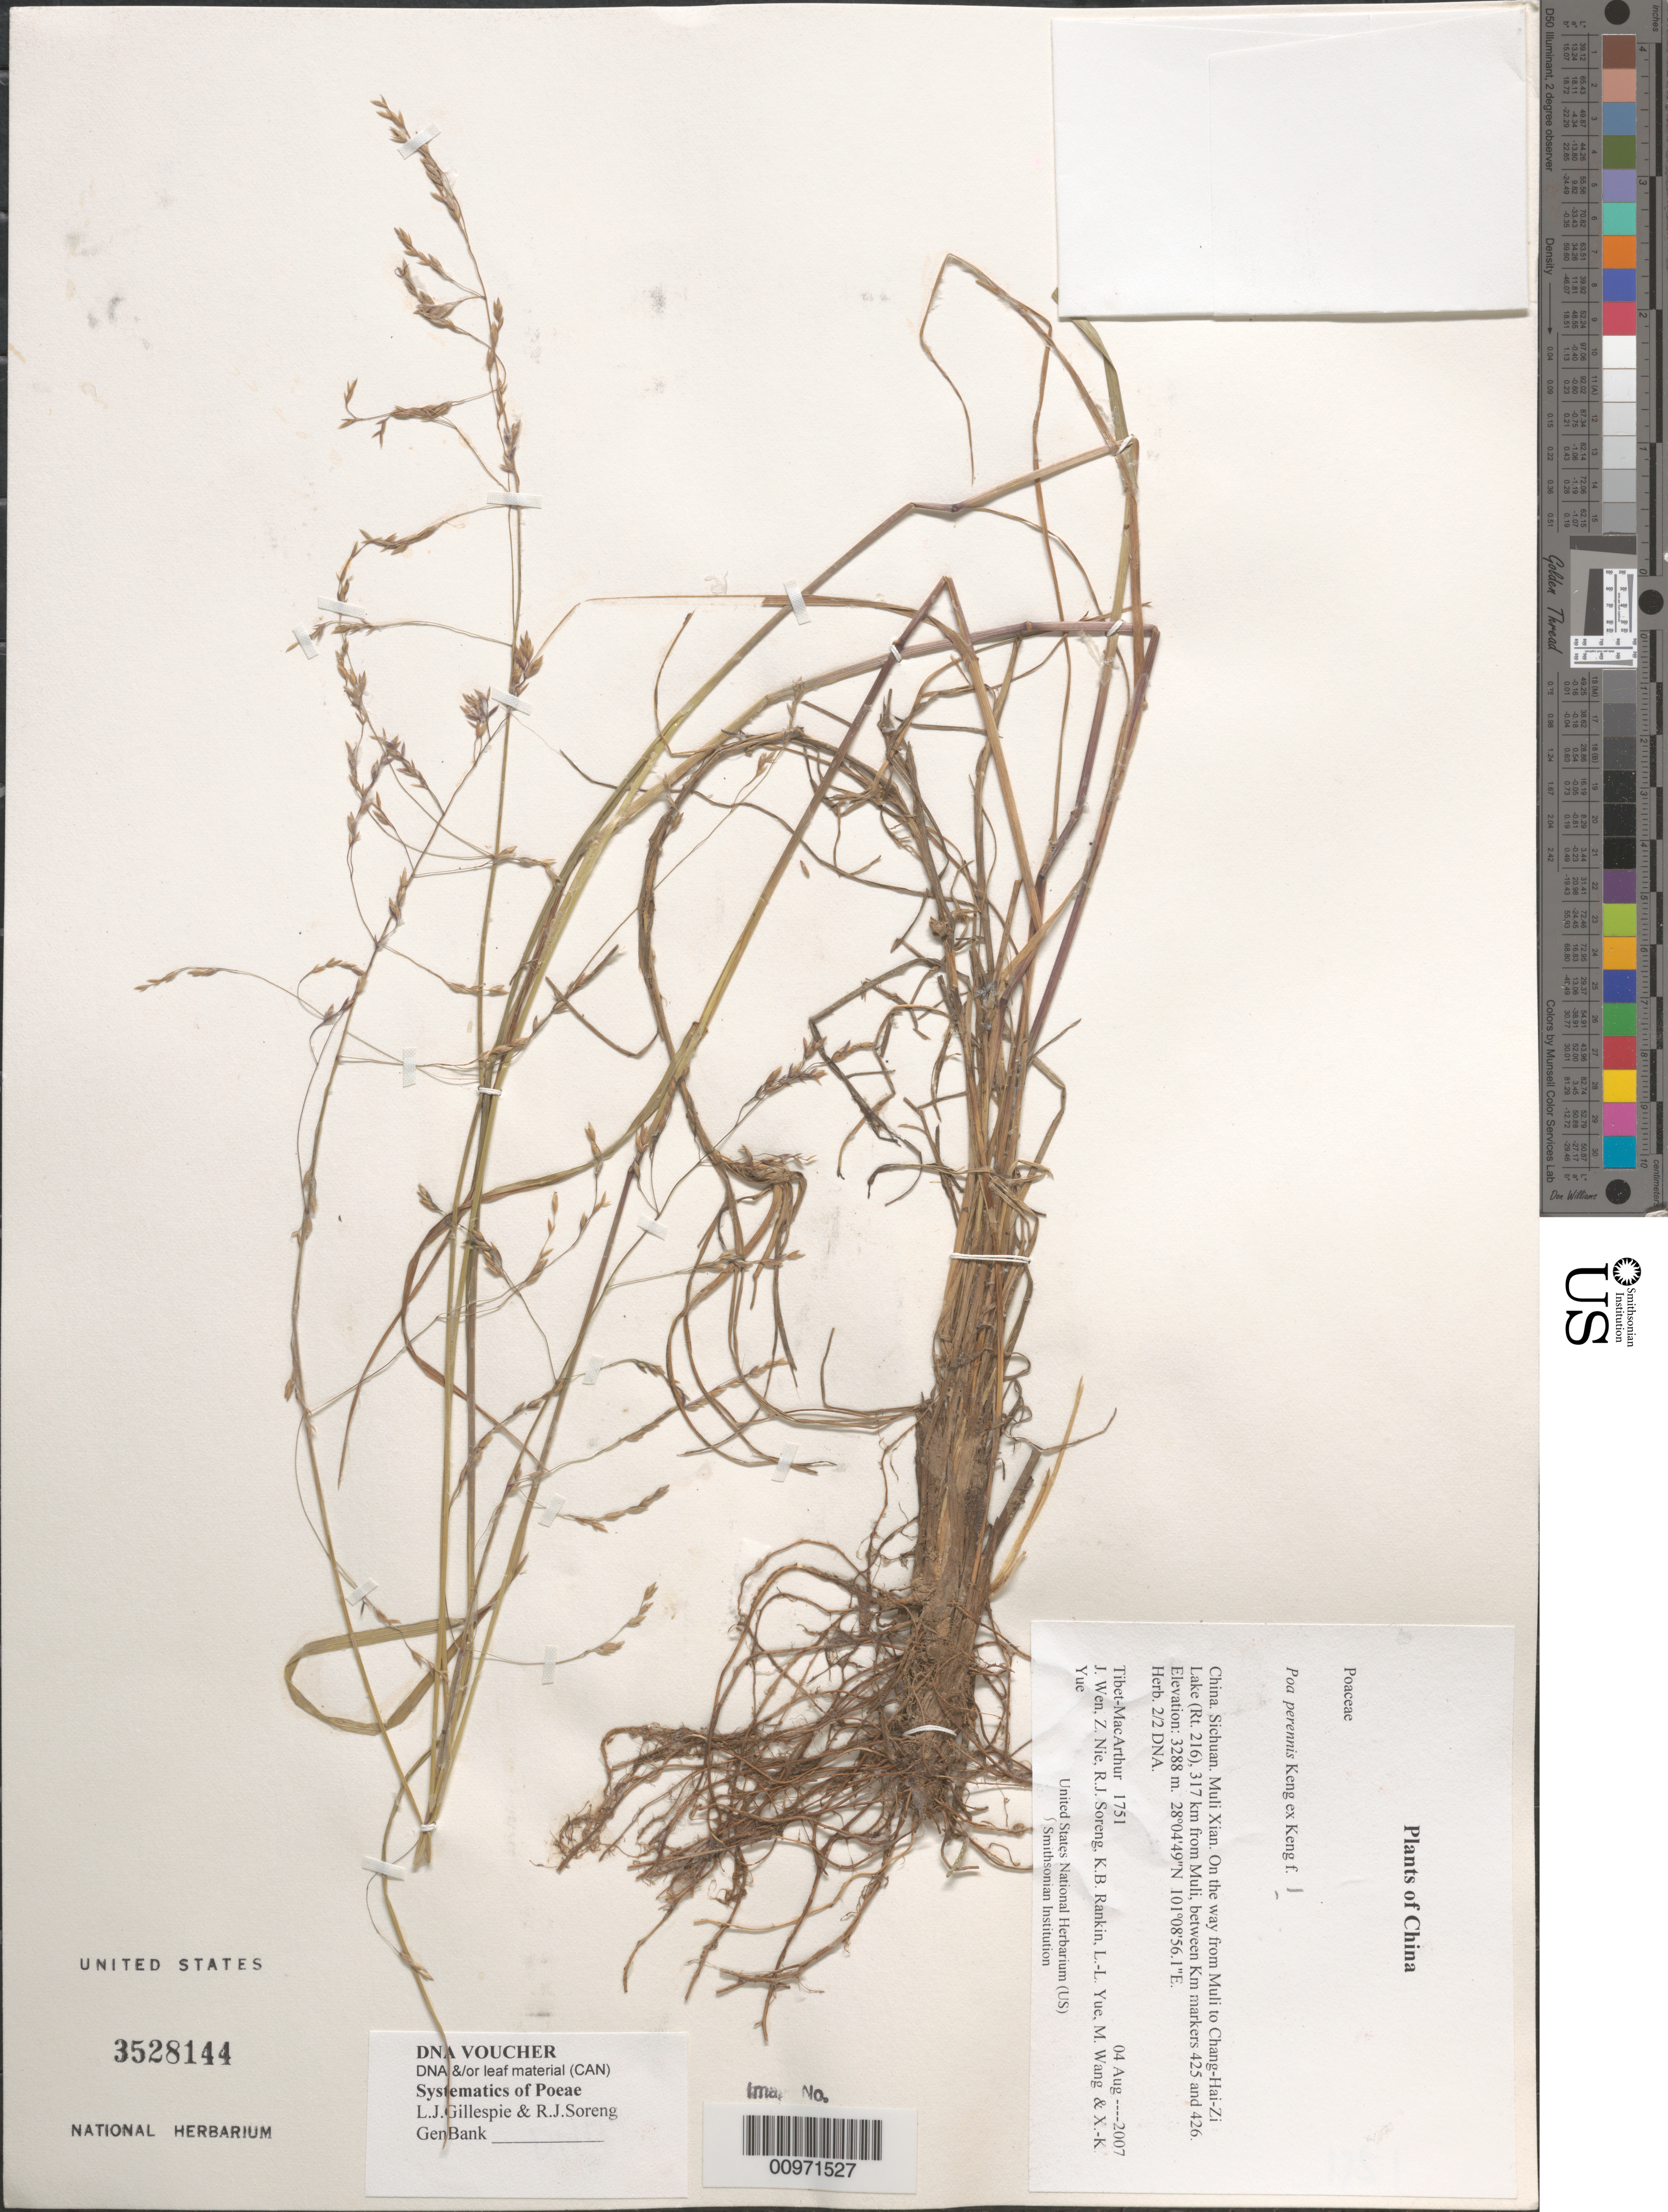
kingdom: Plantae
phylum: Tracheophyta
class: Liliopsida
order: Poales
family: Poaceae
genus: Poa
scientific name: Poa perennis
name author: Keng ex Keng f.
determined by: Soreng, Robert J., Research Associate (BOT), Smithsonian Institution - National Museum of Natural History (UNITED STATES)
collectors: Tibet-MacArthur, J. Wen, Z. Nie, R. J. Soreng, K. Rankin, L. Yue, M. Wang & X. Yue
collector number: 1751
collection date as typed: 04 Aug 2007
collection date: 2007-08-04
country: China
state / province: Sichuan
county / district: Muli Xian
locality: On the way from Muli to Chang-Hai-Zi Lake (Rt. 216), 317 km from Muli, between Km markers 425 and 426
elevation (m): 3288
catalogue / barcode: US 3528144